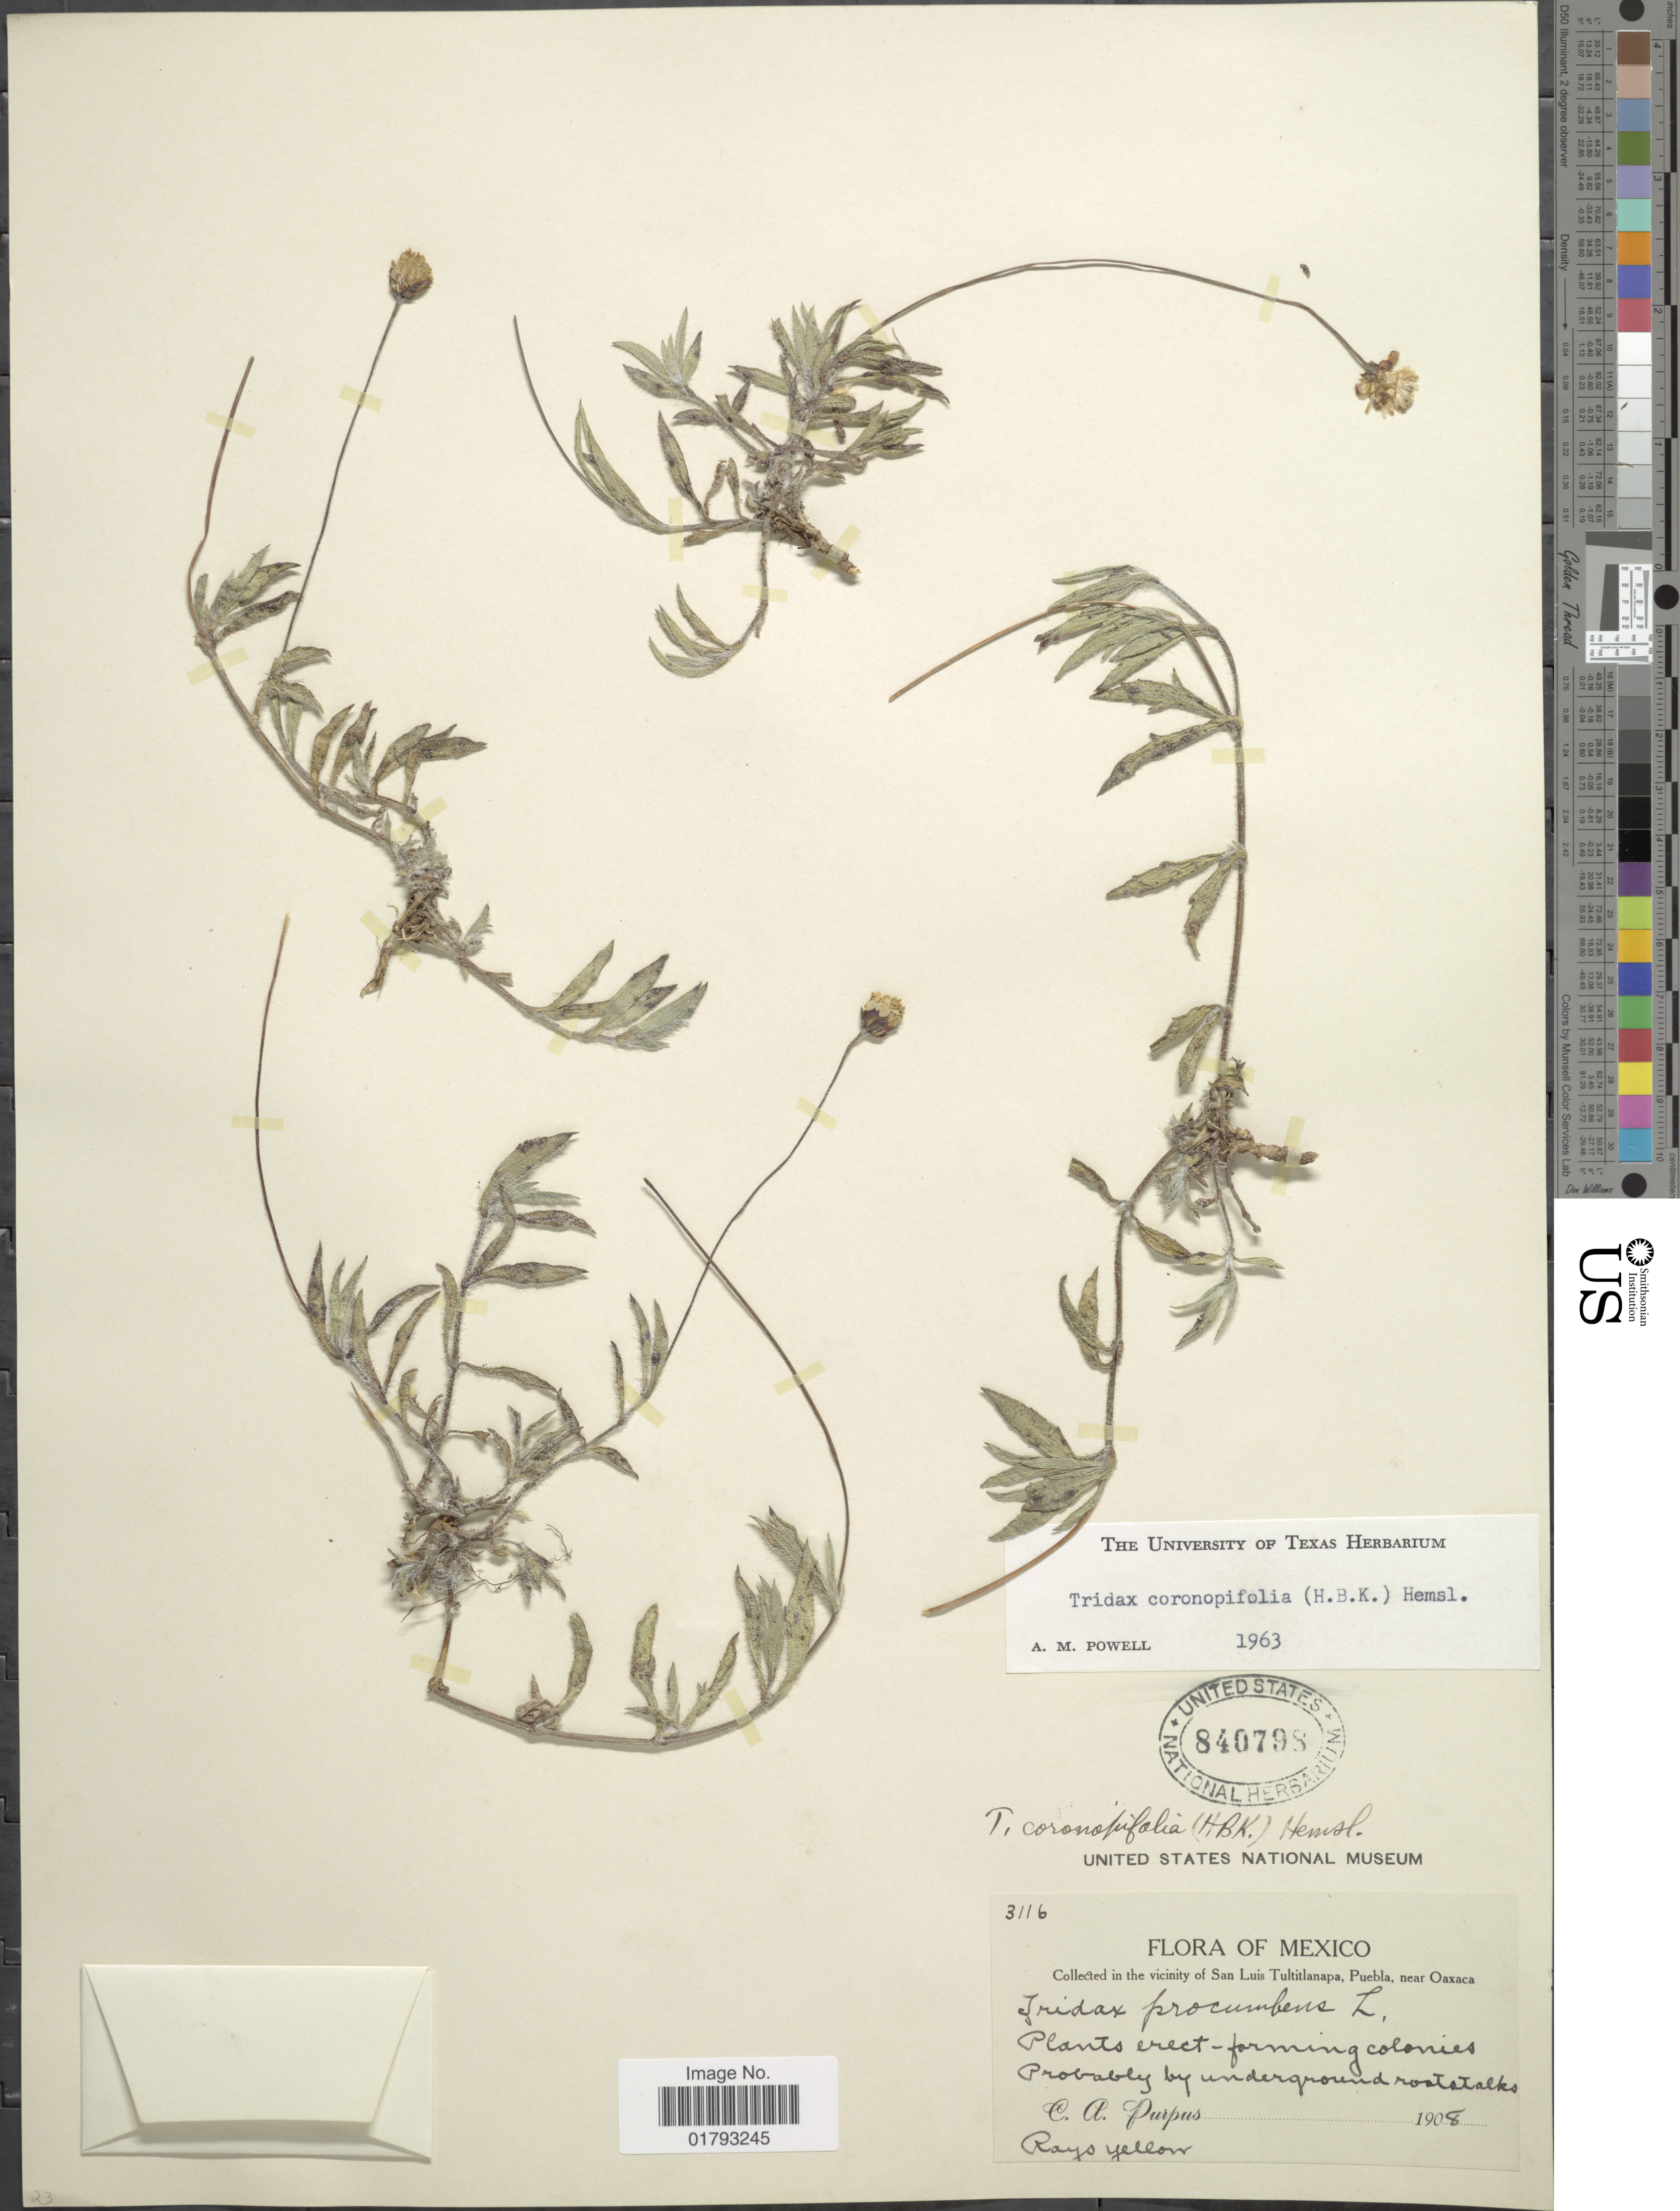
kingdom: Plantae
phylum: Tracheophyta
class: Magnoliopsida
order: Asterales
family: Asteraceae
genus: Tridax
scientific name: Tridax coronopifolia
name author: (Kunth) Hemsl.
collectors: C. A. Purpus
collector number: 3116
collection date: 1908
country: Mexico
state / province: Puebla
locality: The vicinity of San Luis Tultitlanapa, Puebla, near Oaxaca.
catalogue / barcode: US 840798